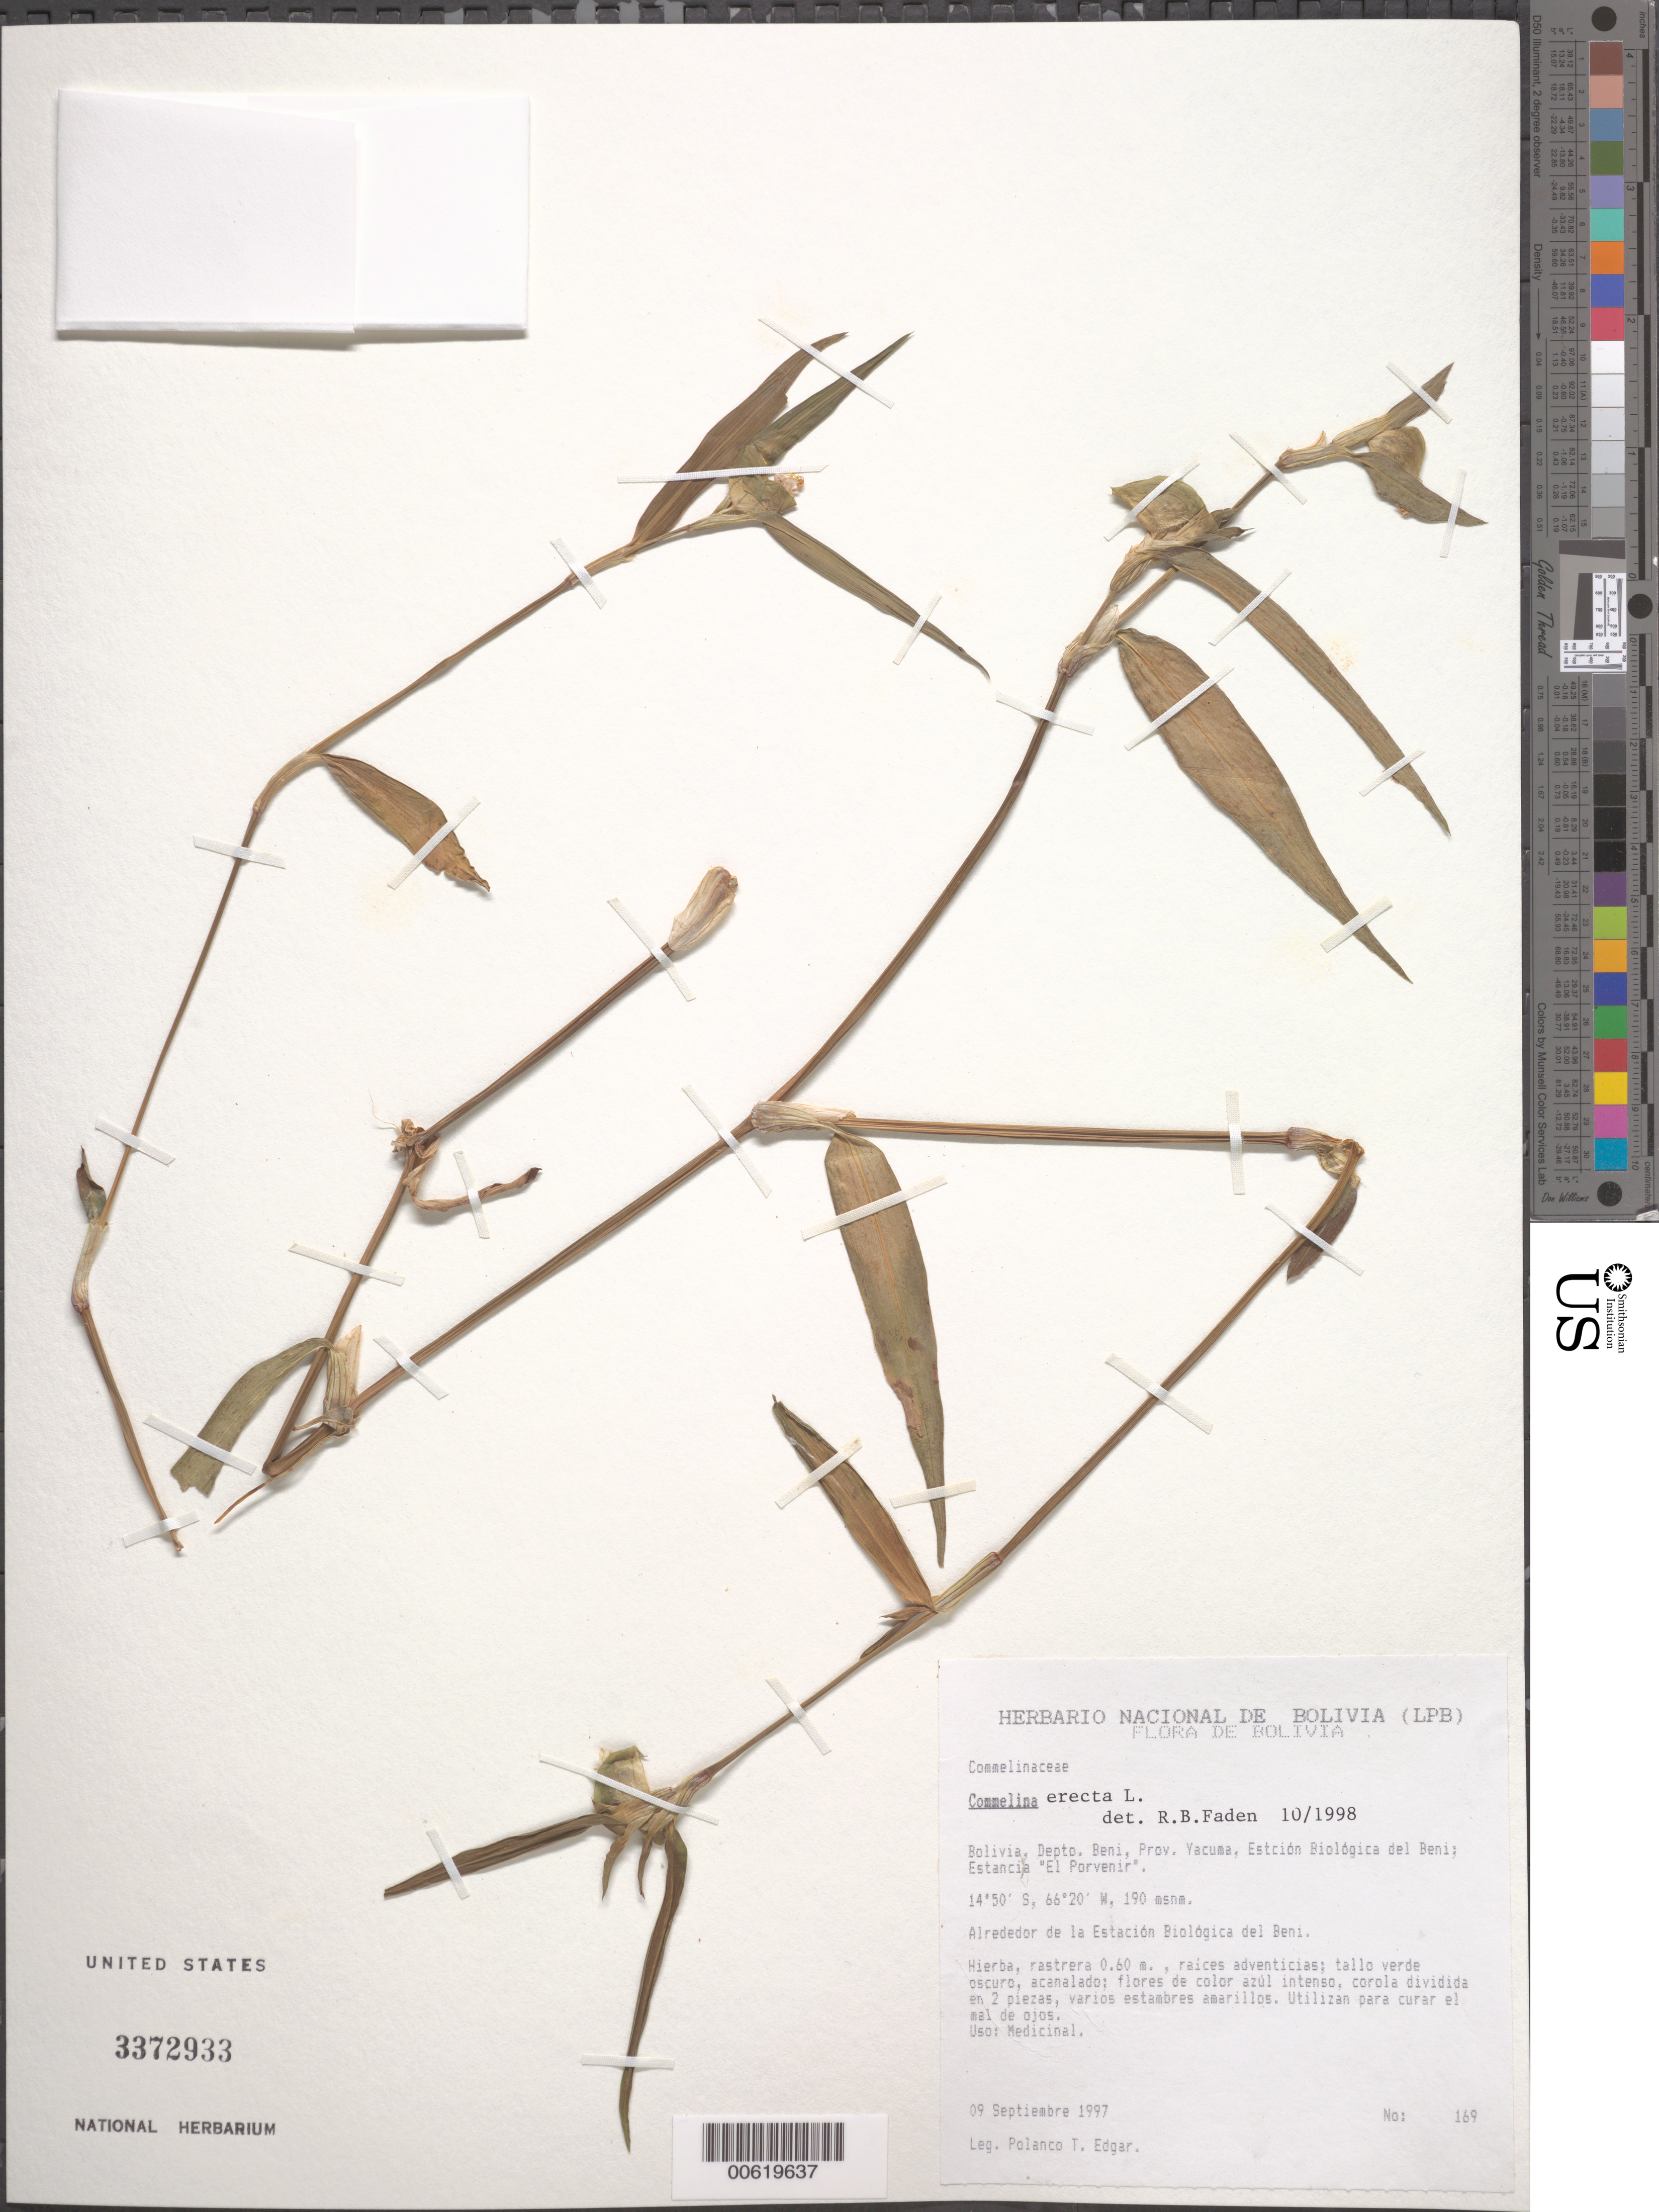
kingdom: Plantae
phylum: Tracheophyta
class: Liliopsida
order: Commelinales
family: Commelinaceae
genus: Commelina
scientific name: Commelina erecta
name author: L.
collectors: P. Edgar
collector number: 169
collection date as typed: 09 Sep 1997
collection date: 1997-09-09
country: Bolivia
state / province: Beni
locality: Yacuma, Estcion Biologica del Beni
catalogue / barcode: US 3372933